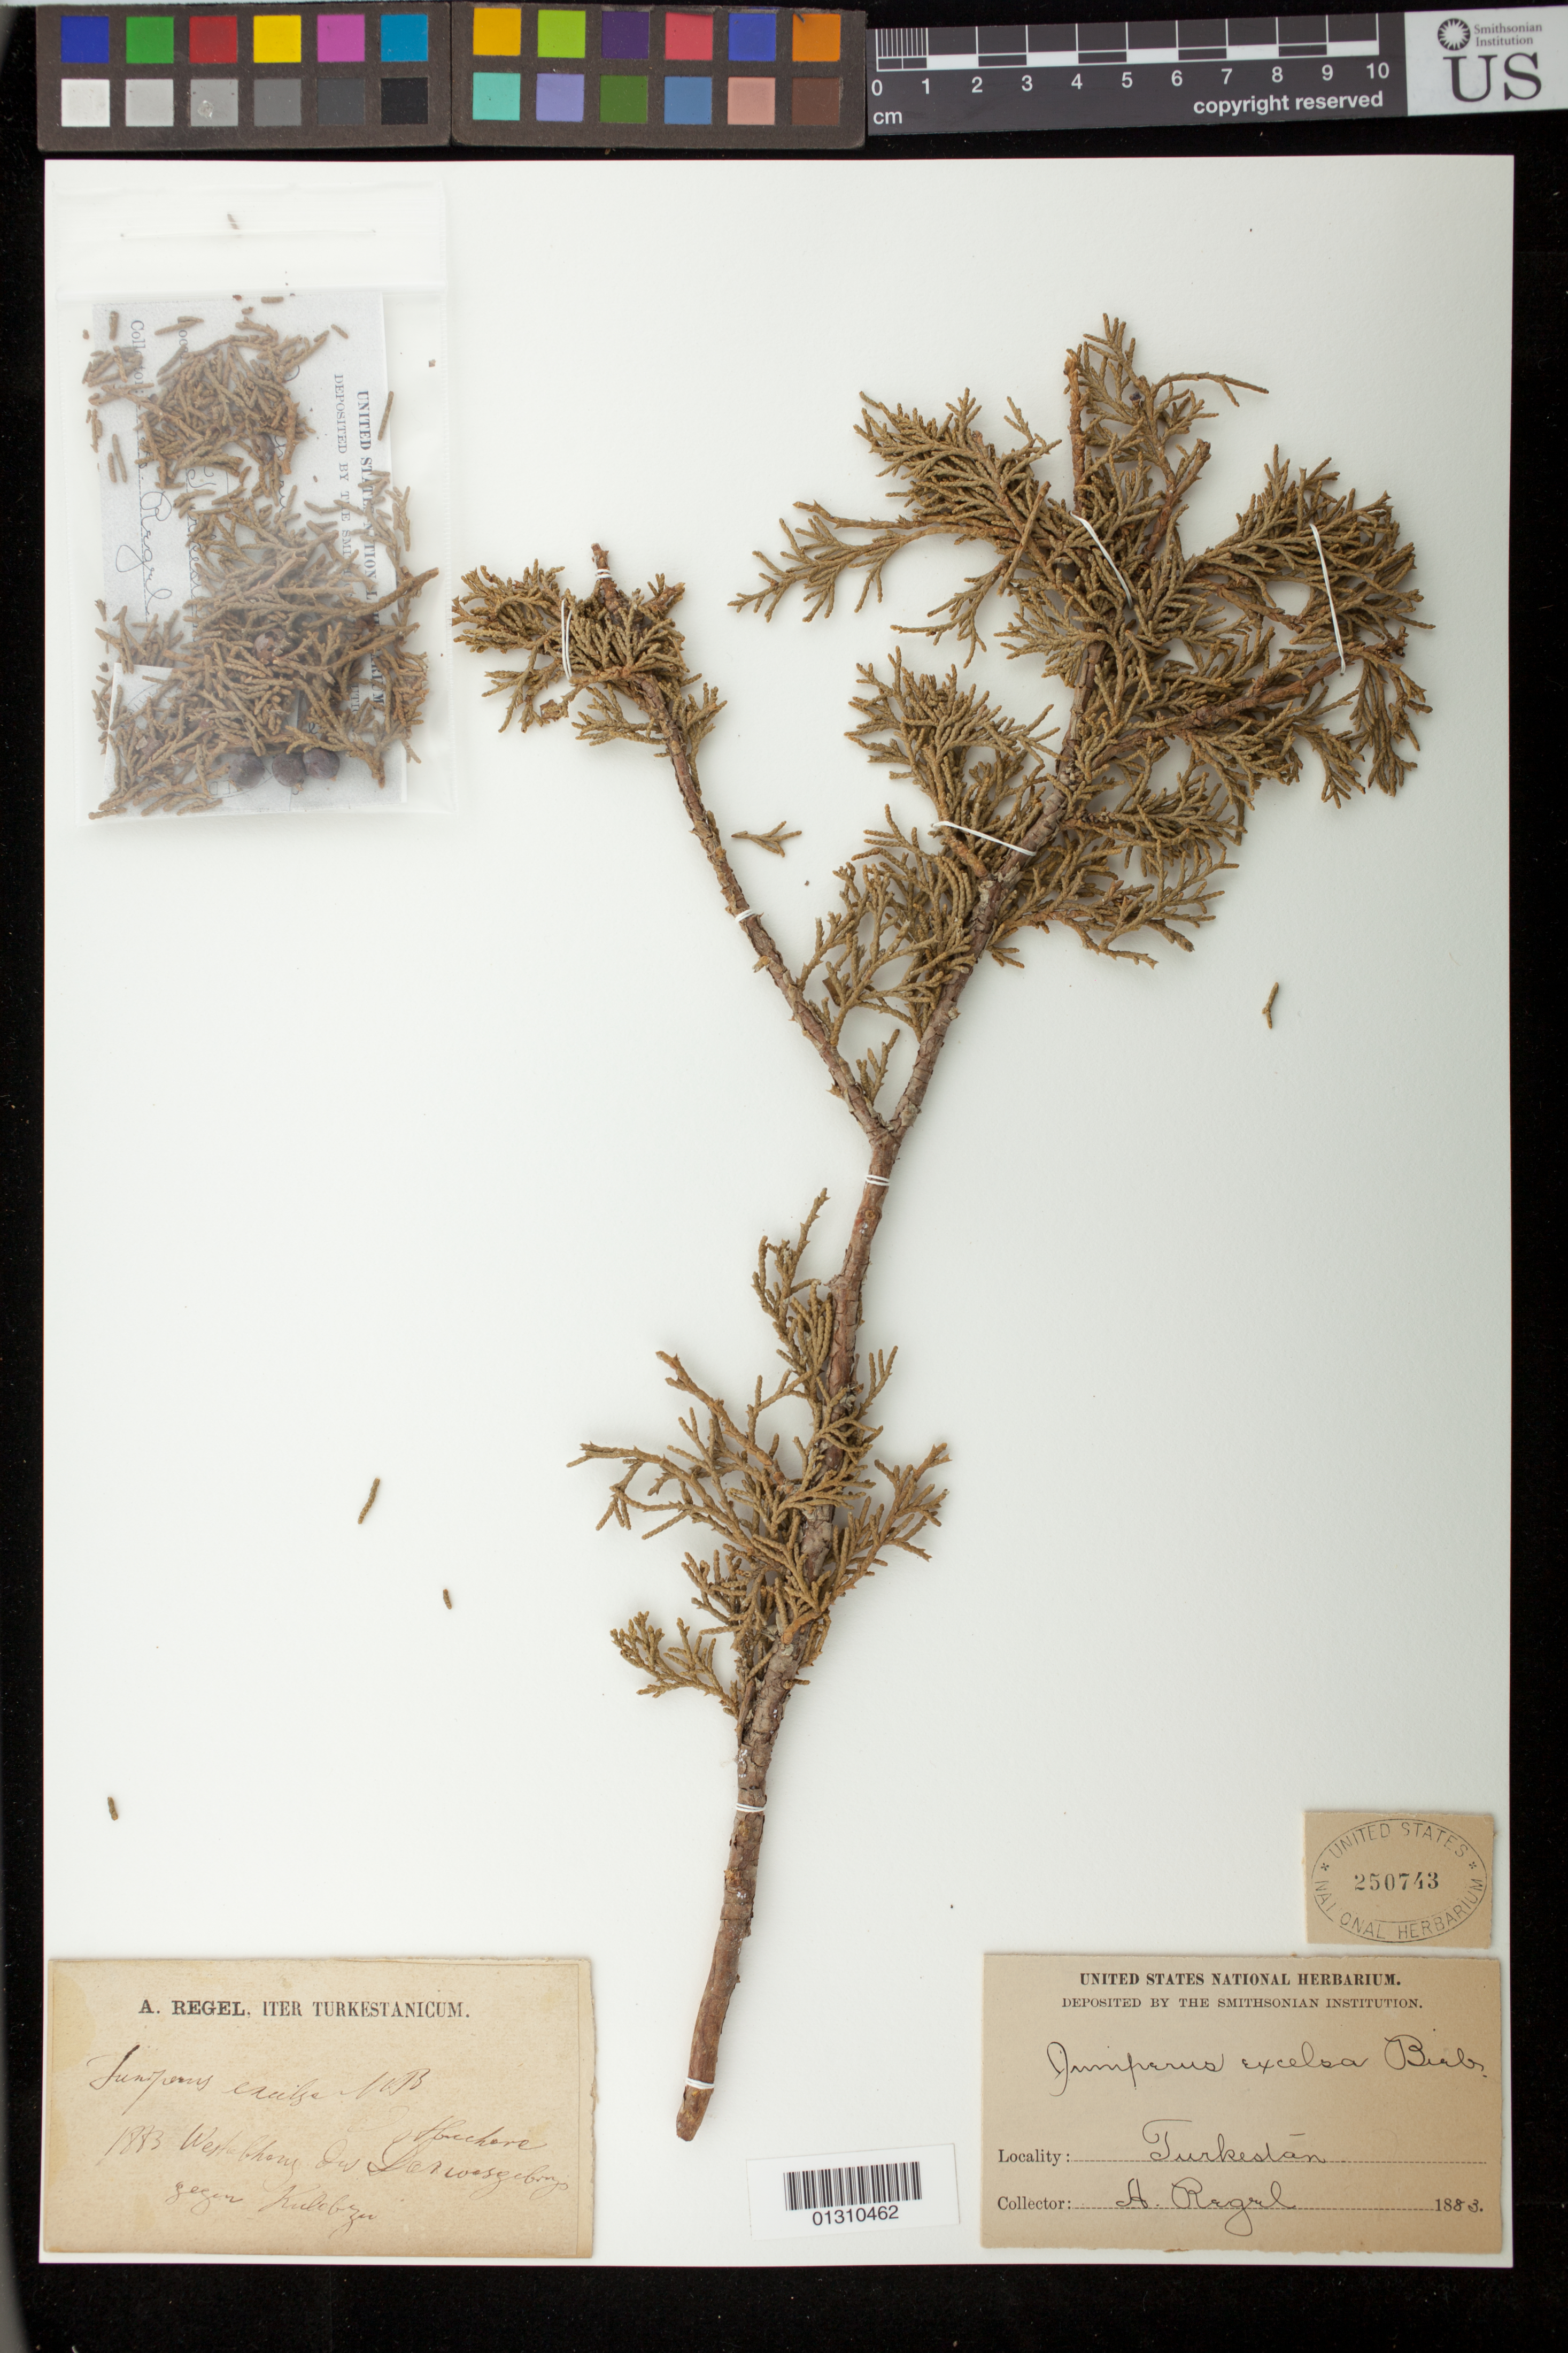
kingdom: Plantae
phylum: Tracheophyta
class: Pinopsida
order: Pinales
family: Cupressaceae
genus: Juniperus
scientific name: Juniperus excelsa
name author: M. Bieb.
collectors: A. Regel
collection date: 1883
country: Kazakhstan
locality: Turkistan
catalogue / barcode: US 250743